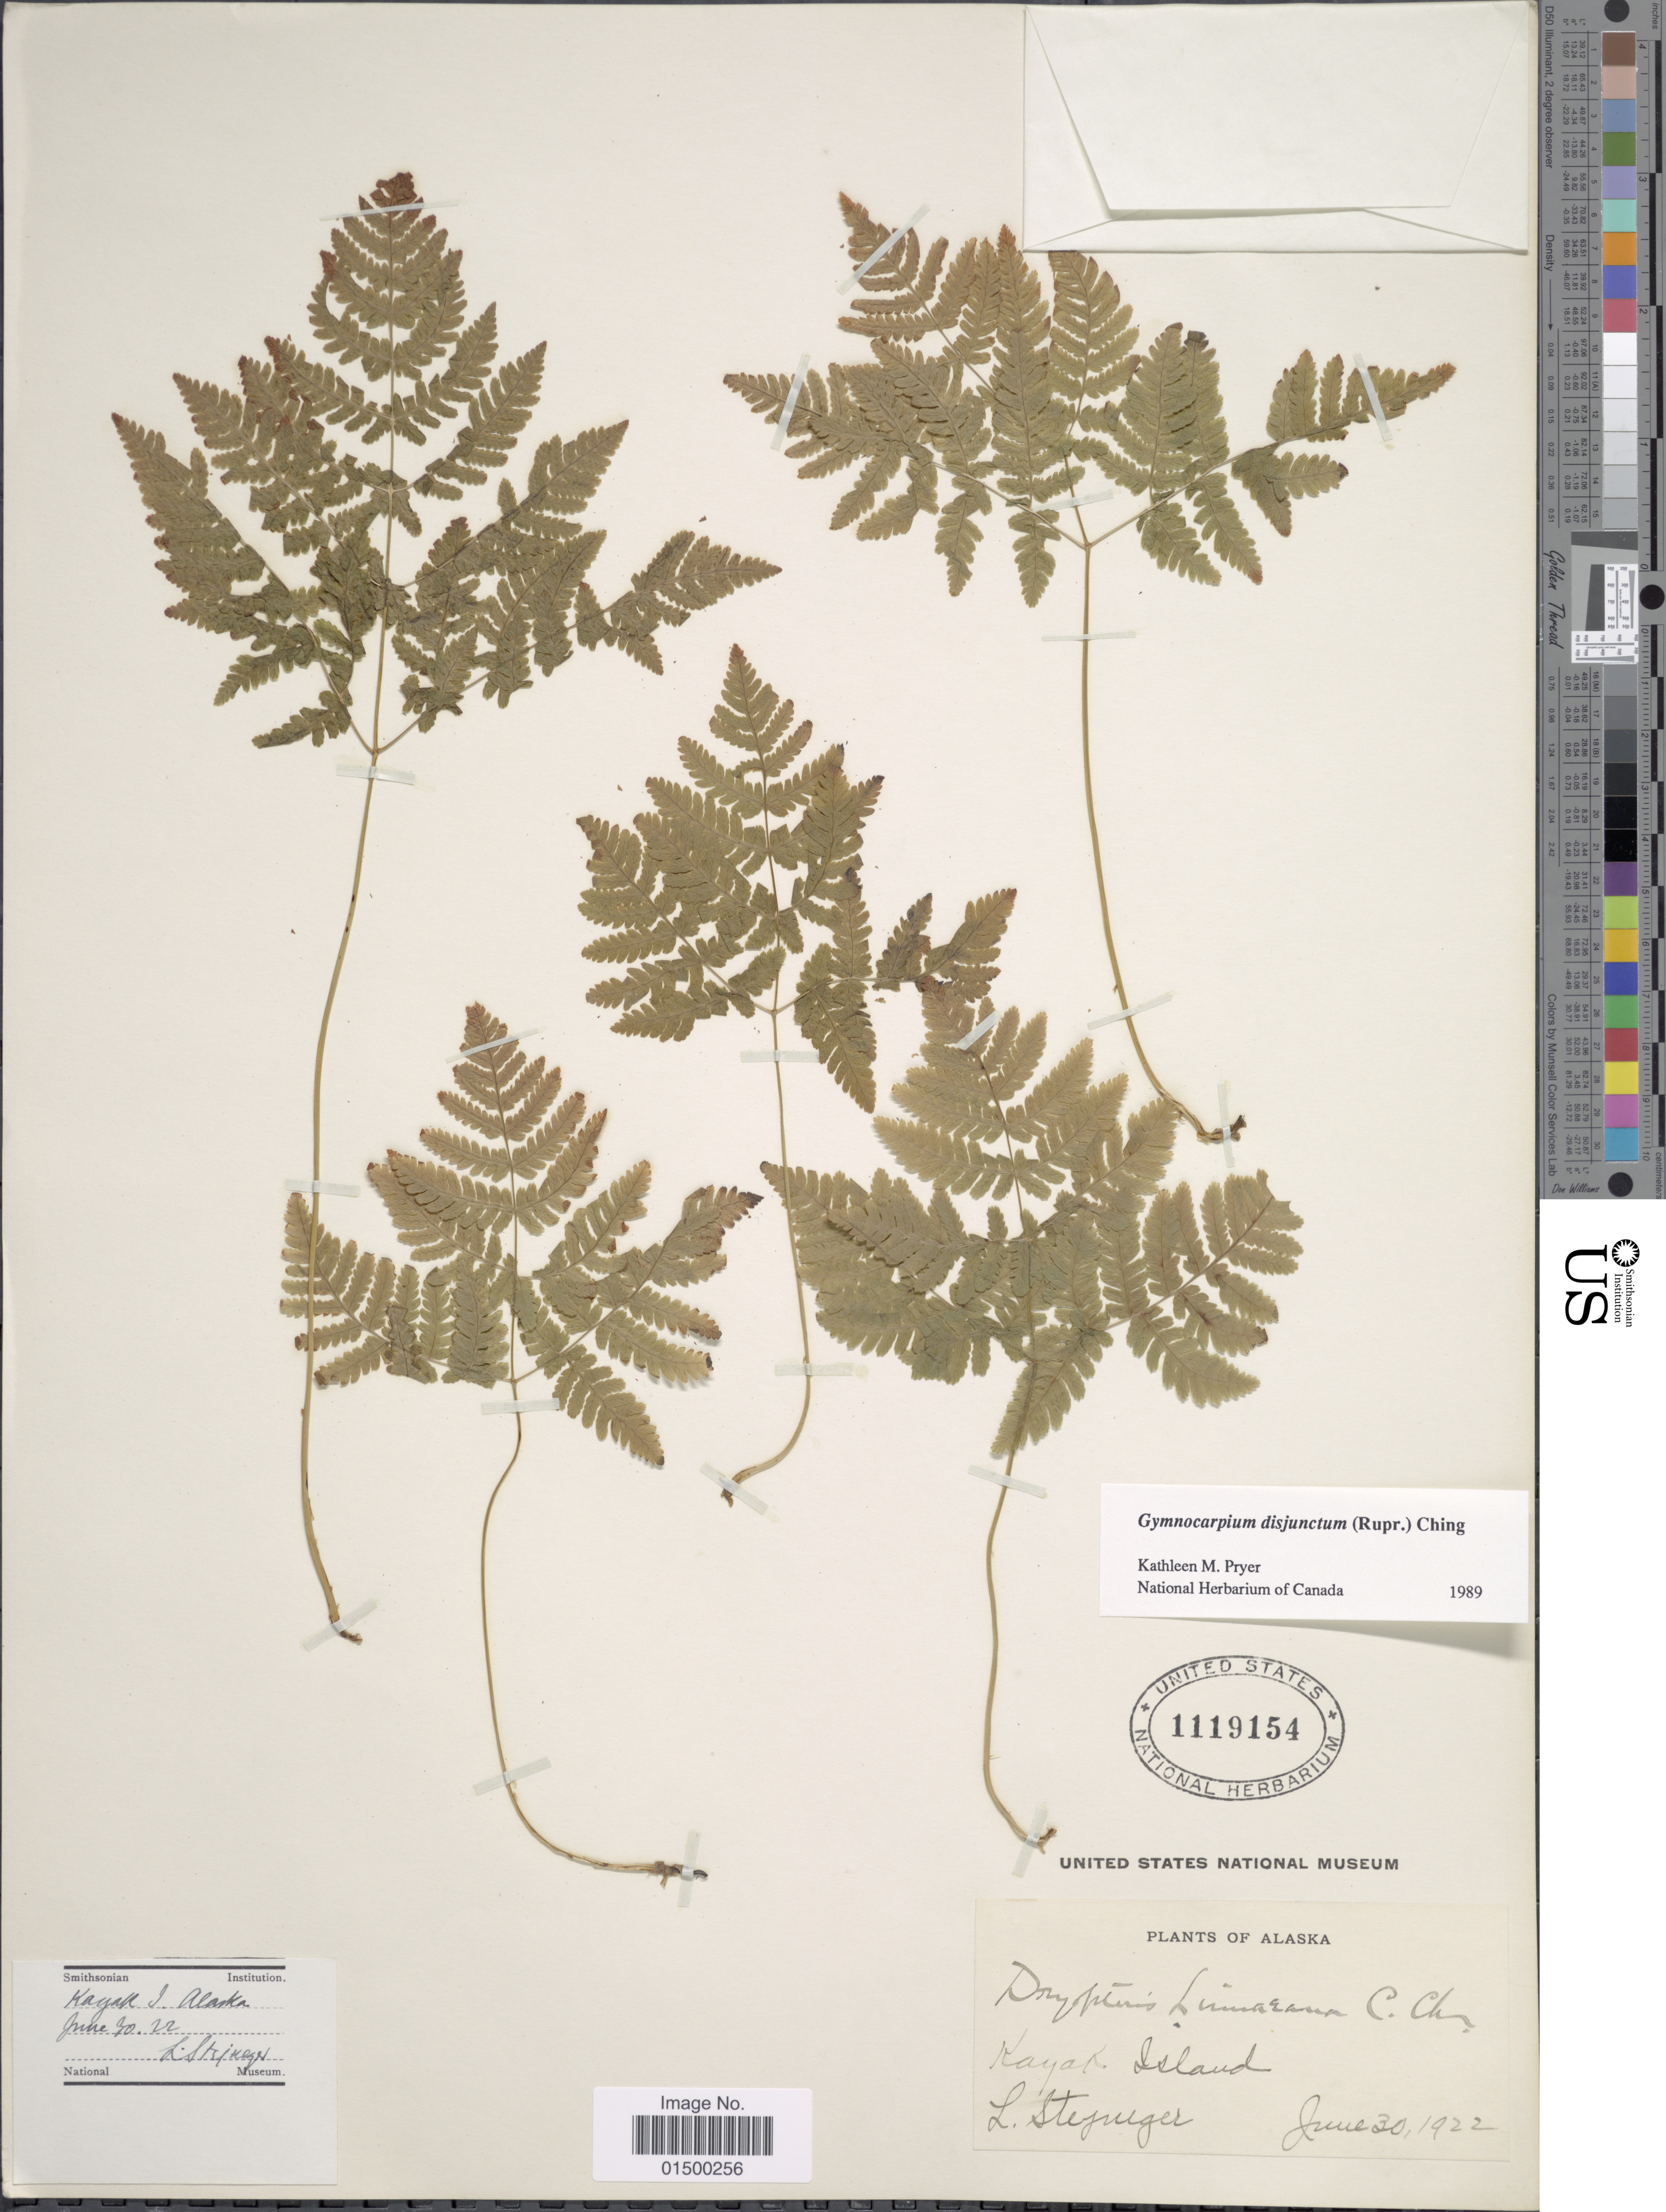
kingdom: Plantae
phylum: Tracheophyta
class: Polypodiopsida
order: Polypodiales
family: Cystopteridaceae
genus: Gymnocarpium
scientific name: Gymnocarpium disjunctum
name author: (Rupr.) Ching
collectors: L. Stejneger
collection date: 1922-06-30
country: United States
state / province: Alaska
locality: Kayak Island.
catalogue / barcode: US 1119154